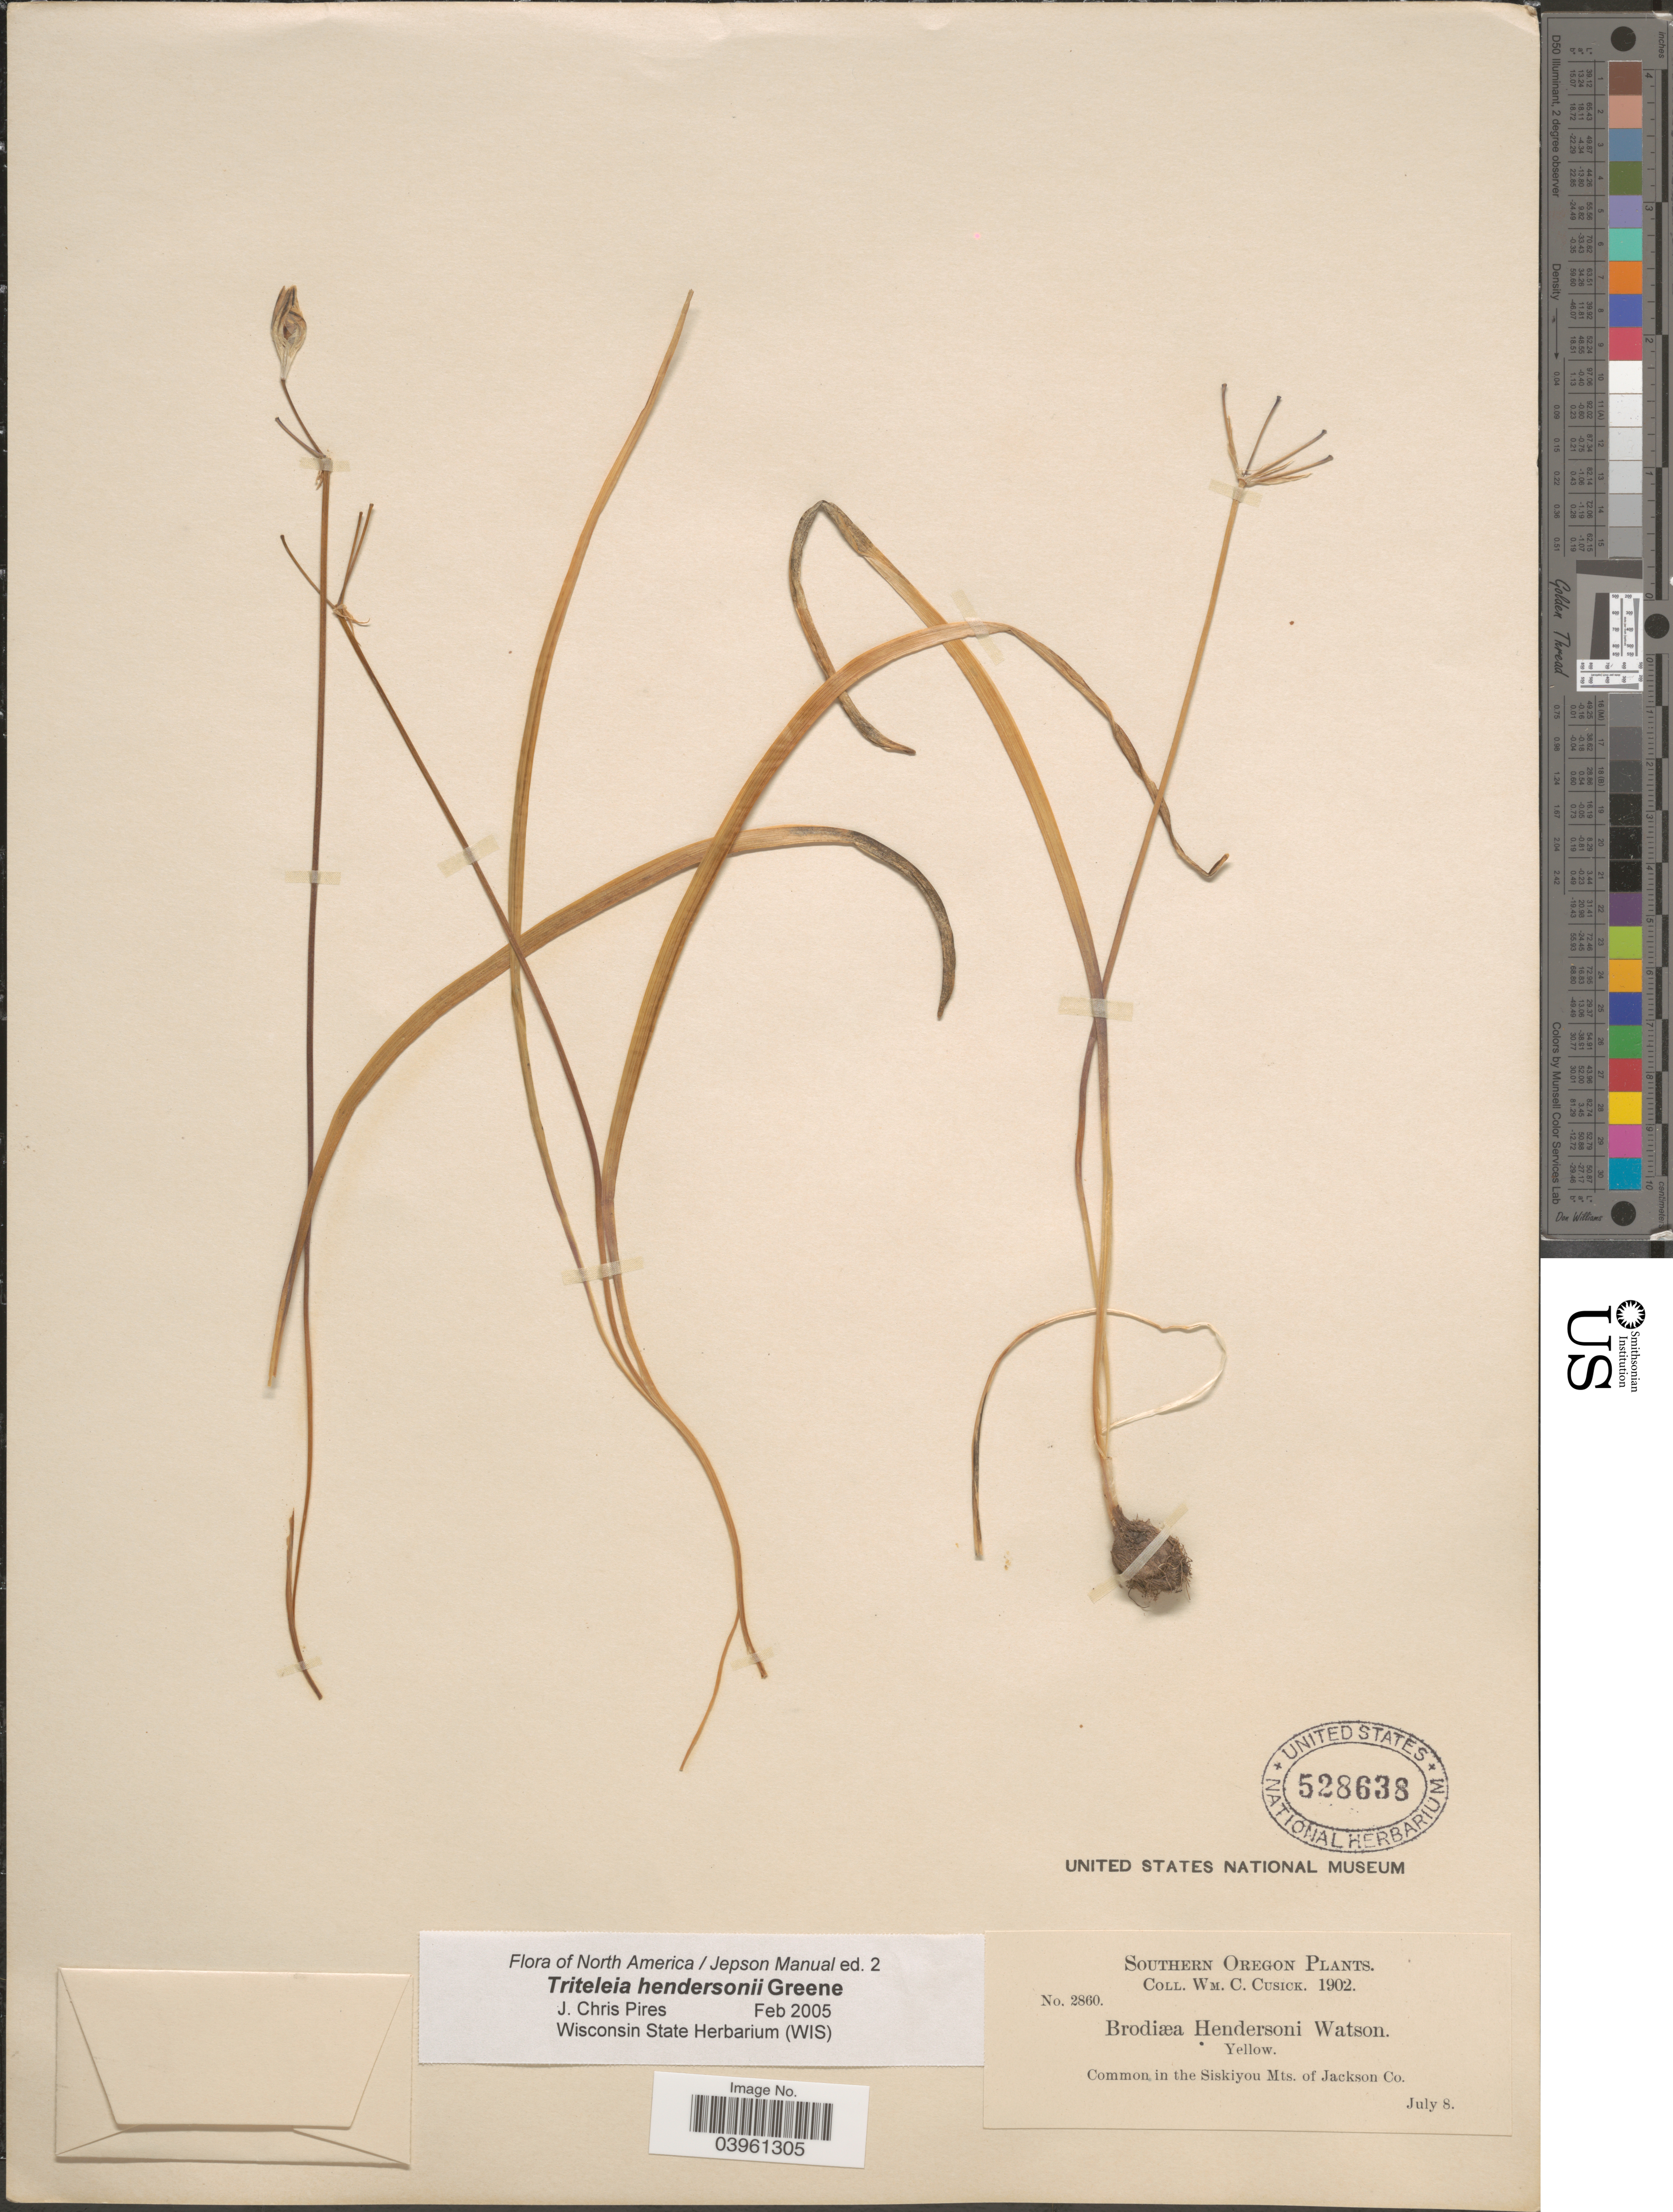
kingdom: Plantae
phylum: Tracheophyta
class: Liliopsida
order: Asparagales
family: Asparagaceae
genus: Triteleia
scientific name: Triteleia hendersonii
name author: Greene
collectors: W. C. Cusick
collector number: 2860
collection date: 1902-07-08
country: United States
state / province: Oregon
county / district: Jackson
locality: Southern Oregon. In the Siskiyou Mts. of Jackson Co.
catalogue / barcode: US 528638